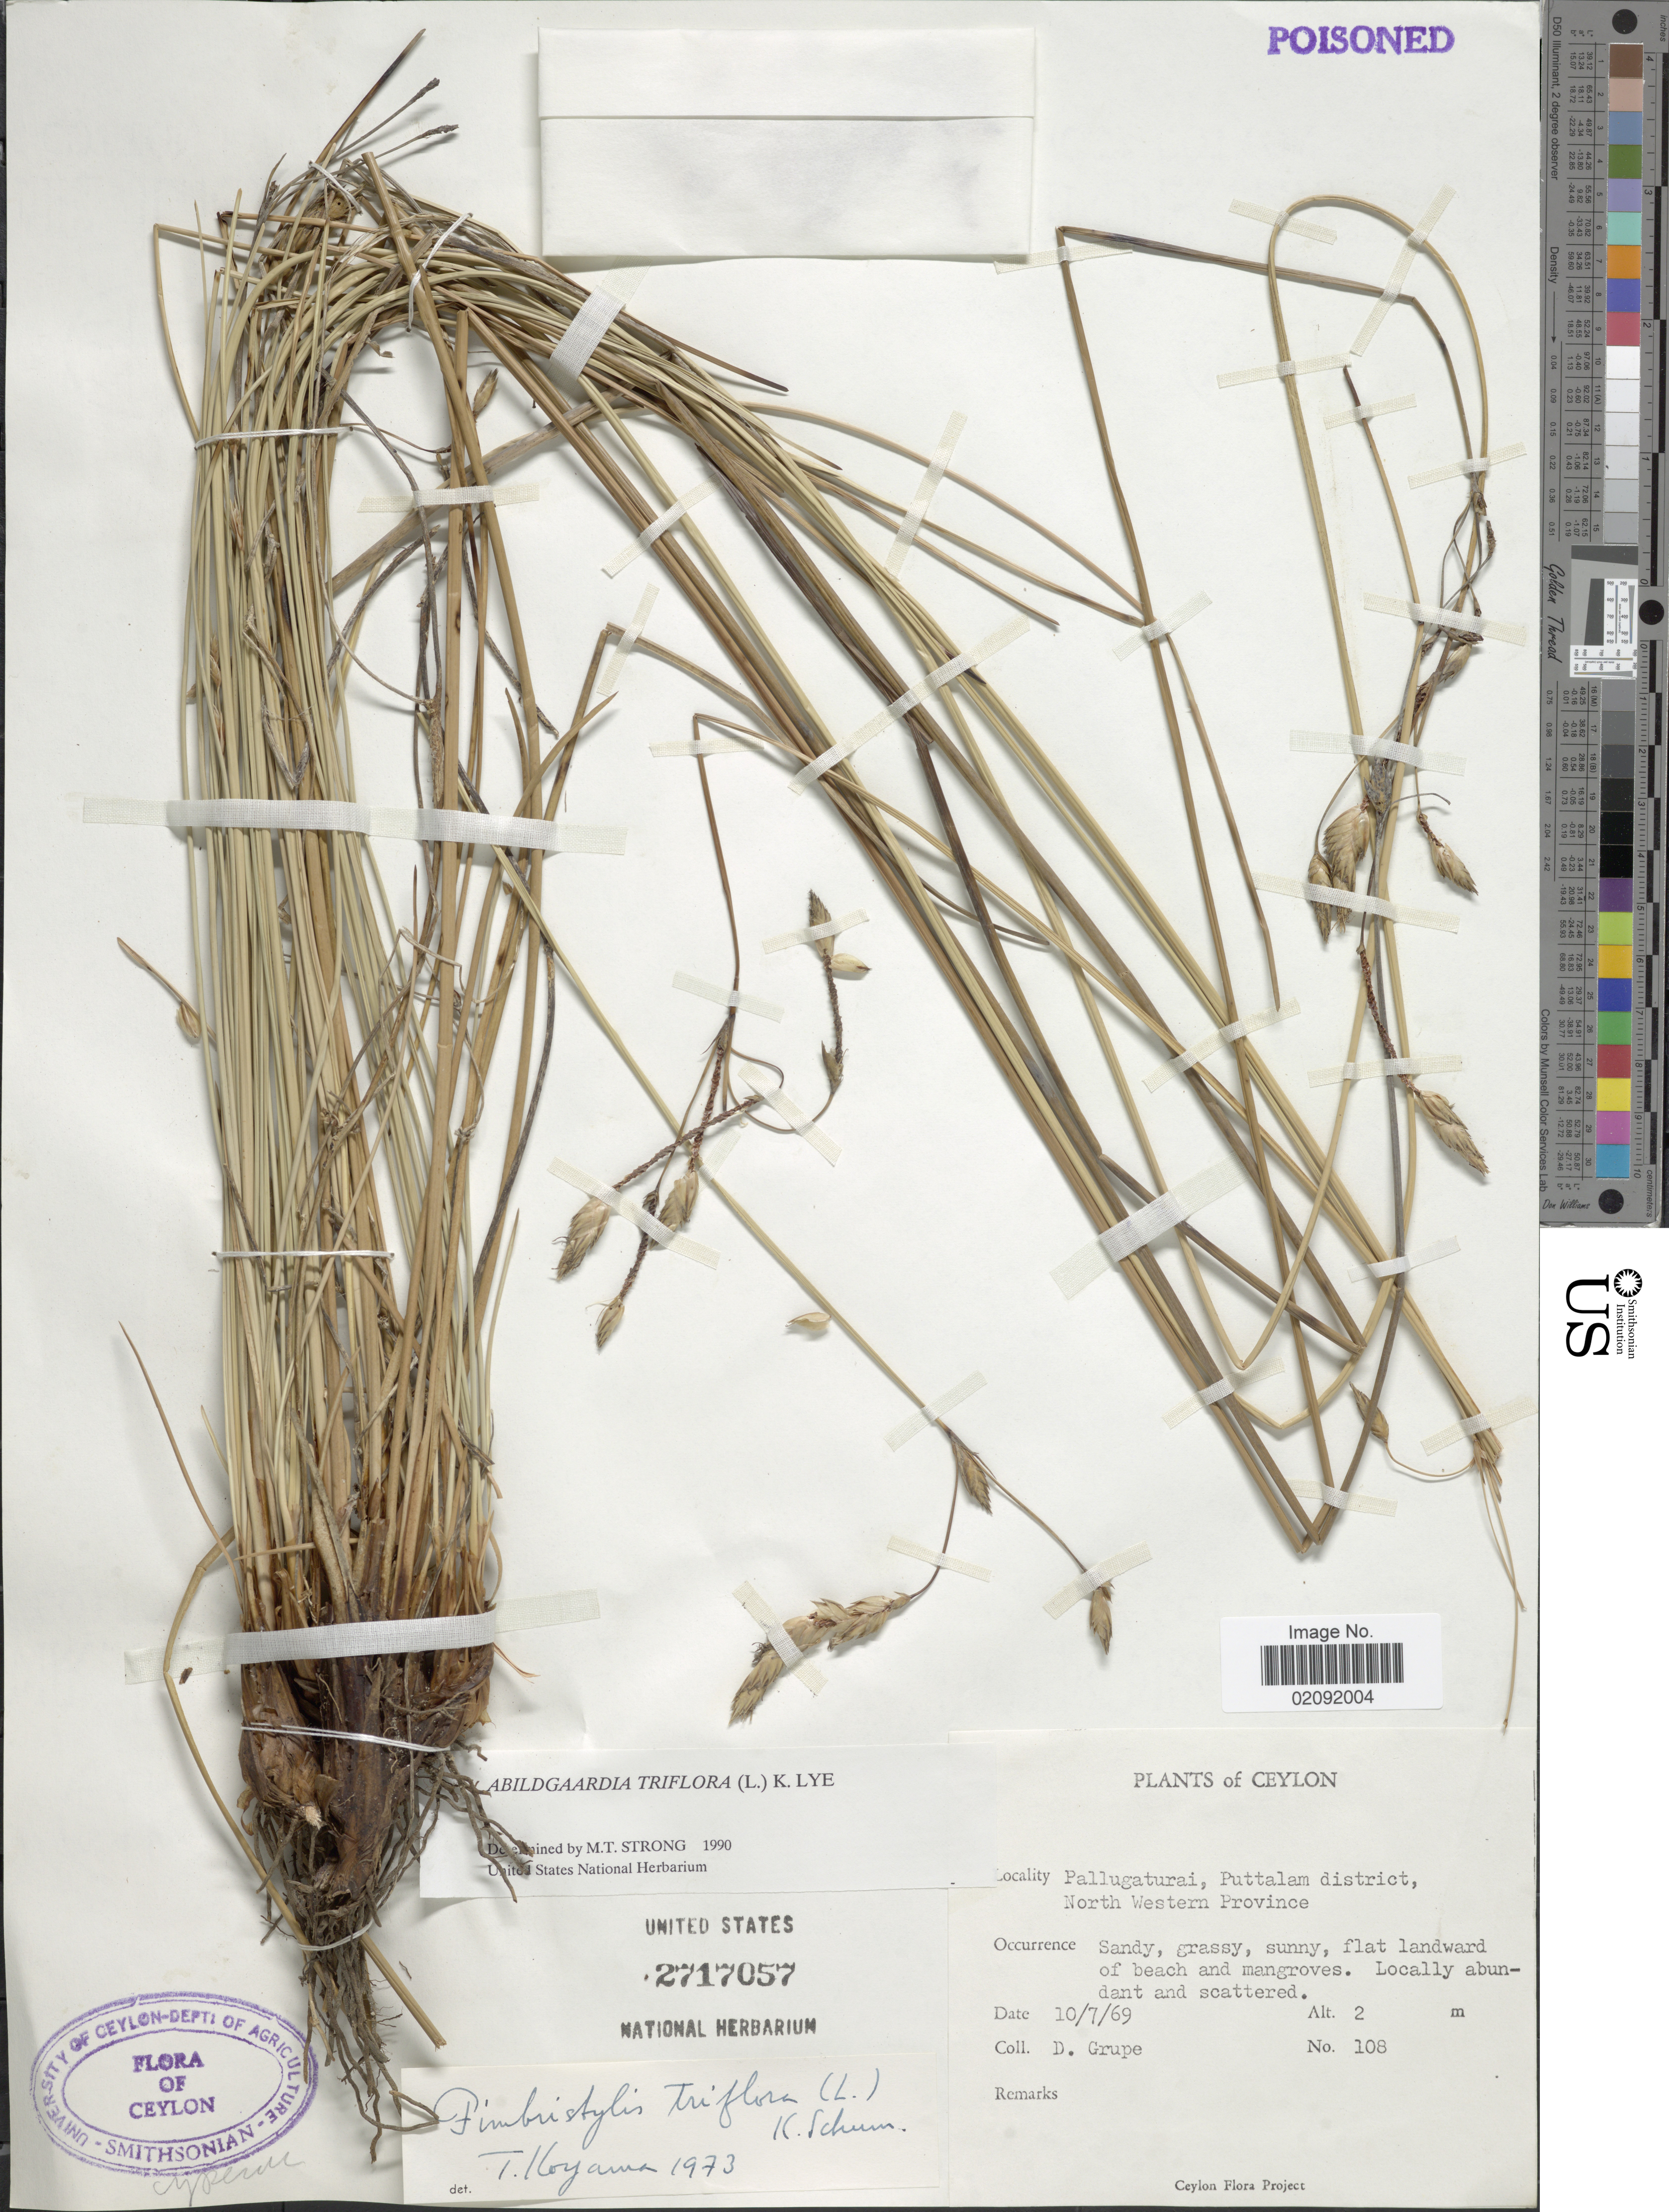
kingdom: Plantae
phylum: Tracheophyta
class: Liliopsida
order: Poales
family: Cyperaceae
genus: Abildgaardia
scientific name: Abildgaardia triflora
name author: (L.) Abeyw.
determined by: Strong, Mark T., (BOT), Smithsonian Institution - National Museum of Natural History (UNITED STATES)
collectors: D. Grupe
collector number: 108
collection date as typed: Transcribed d/m/y: 19/7/69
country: Sri Lanka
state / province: North Western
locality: Pallugaturai, Puttalam District.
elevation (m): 2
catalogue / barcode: US 2717057